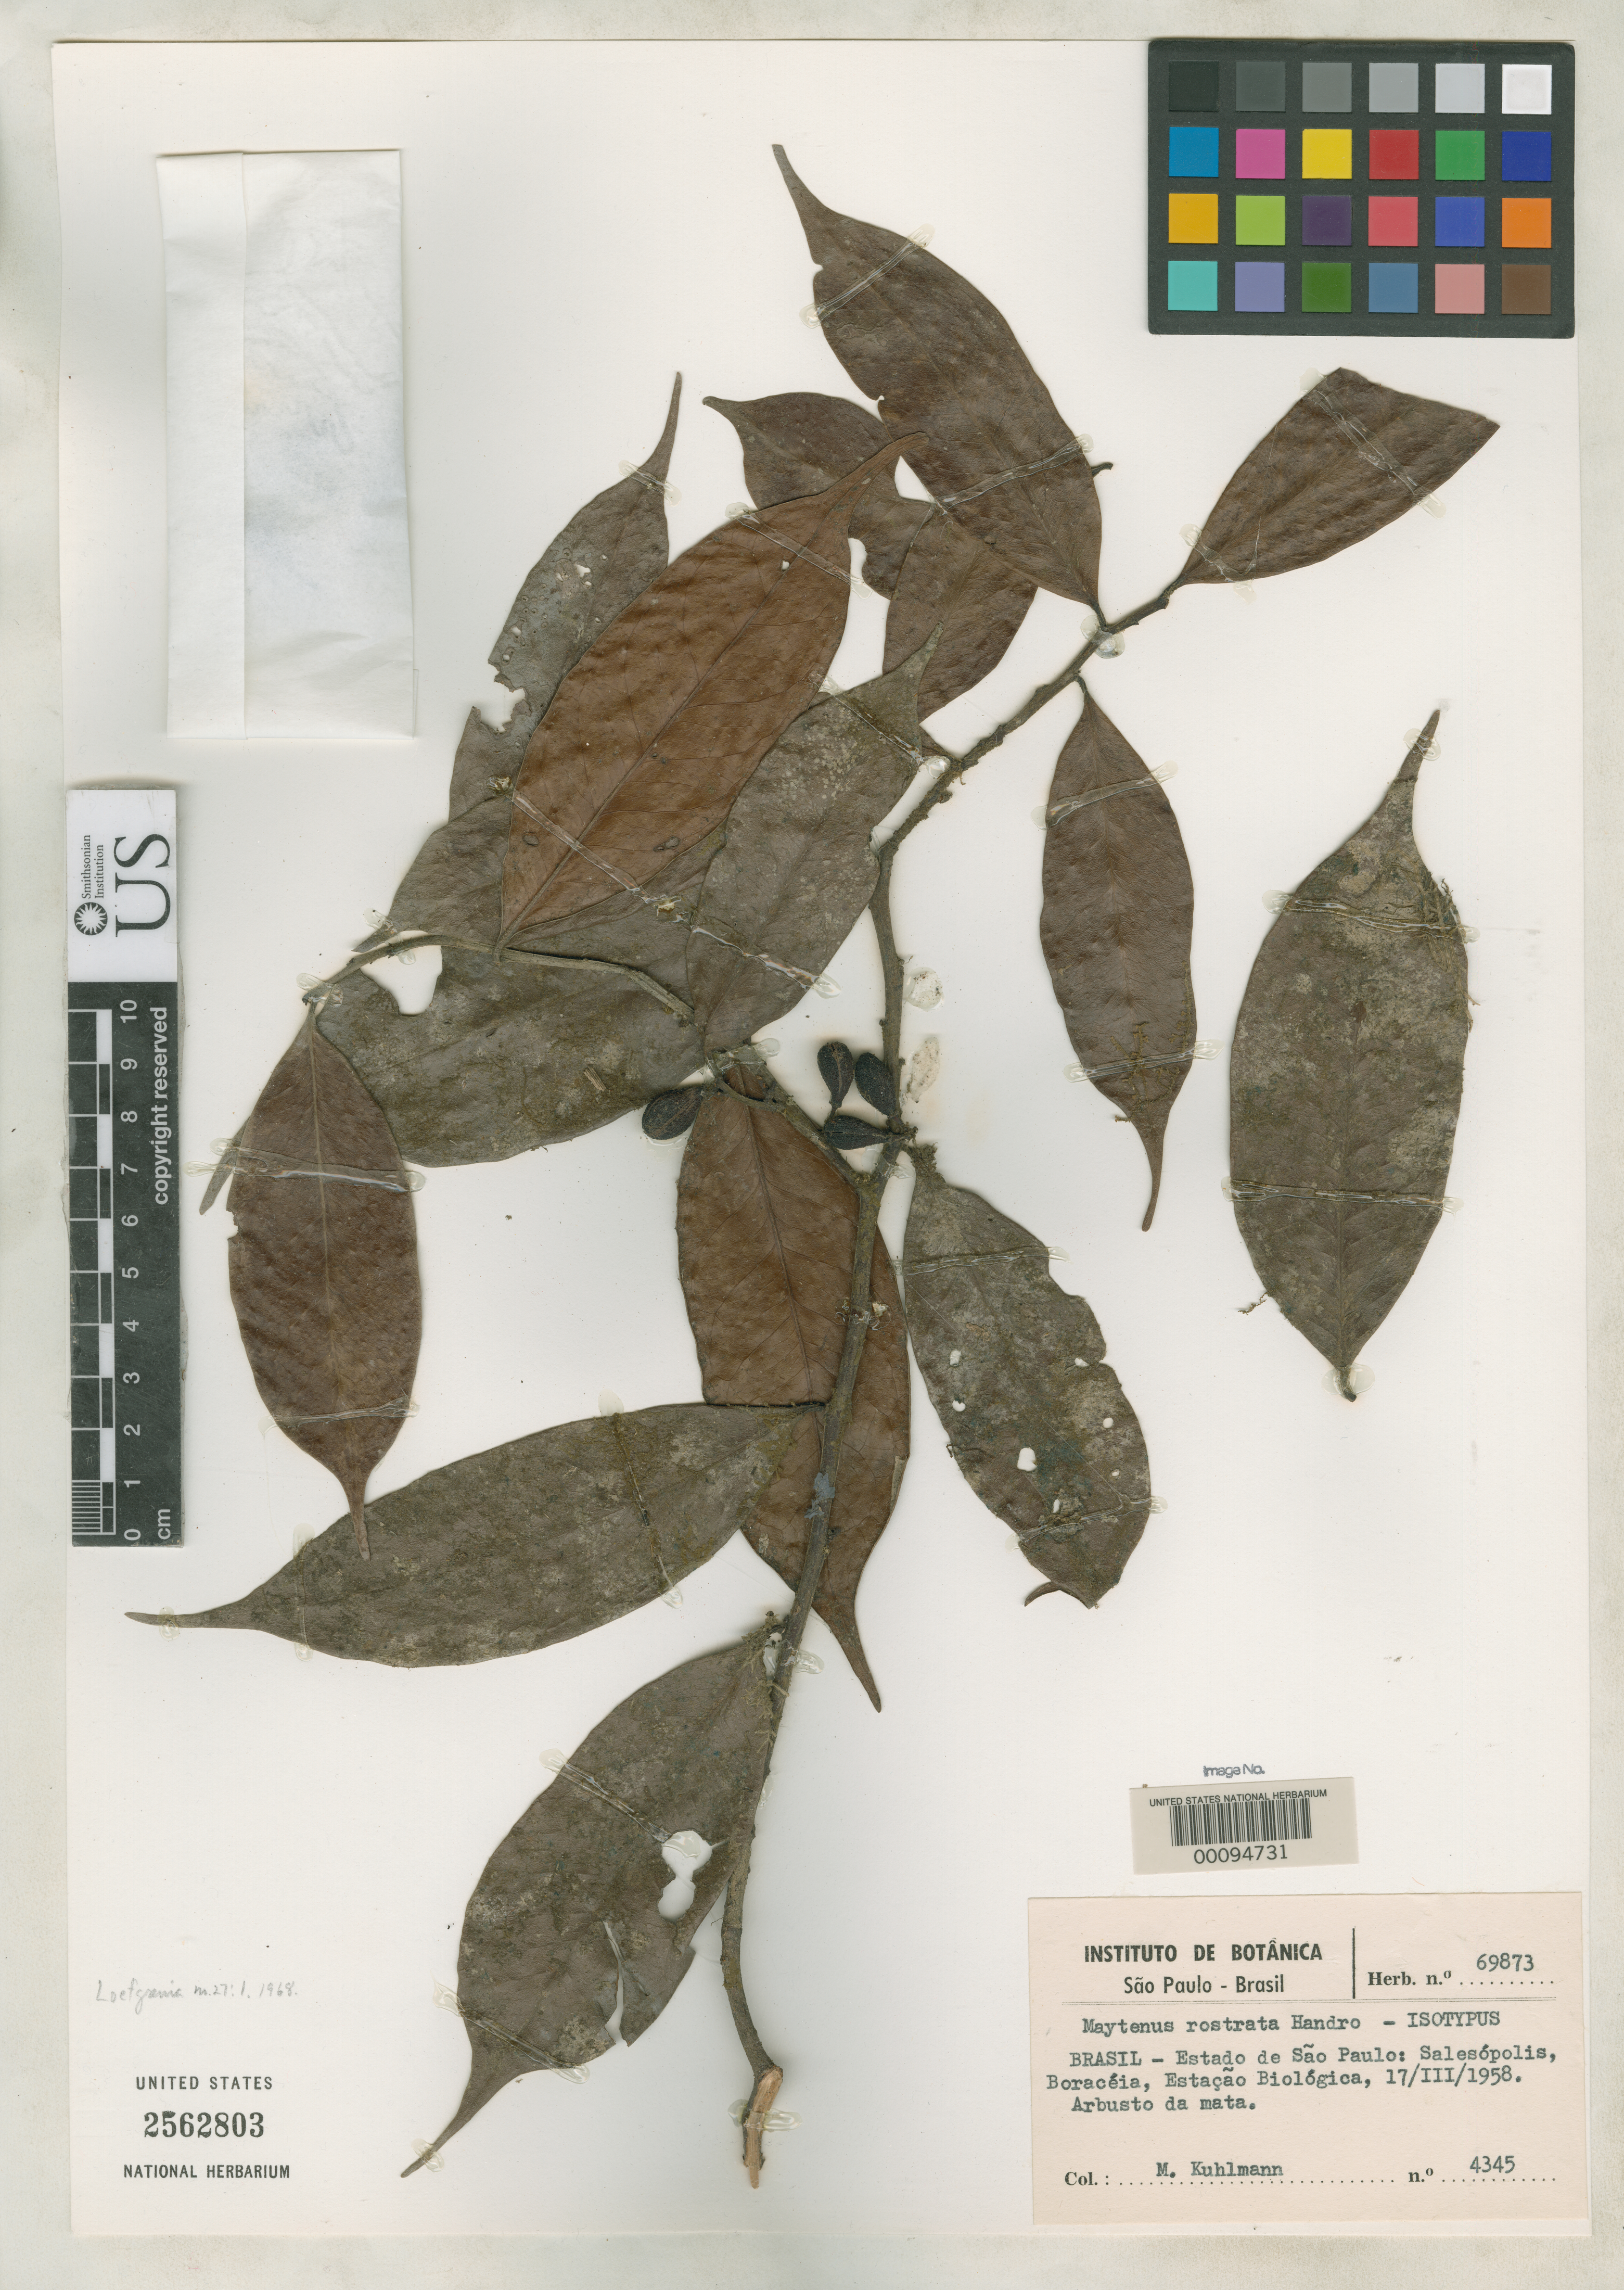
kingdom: Plantae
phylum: Tracheophyta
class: Magnoliopsida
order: Celastrales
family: Celastraceae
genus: Maytenus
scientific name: Maytenus rostrata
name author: Handro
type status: Isotype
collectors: M. Kuhlmann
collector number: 4345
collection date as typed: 17 Mar 1958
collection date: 1958-03-17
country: Brazil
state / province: São Paulo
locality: Salesopolis, Boraceia, Estacao Biologica.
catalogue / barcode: US 2562803